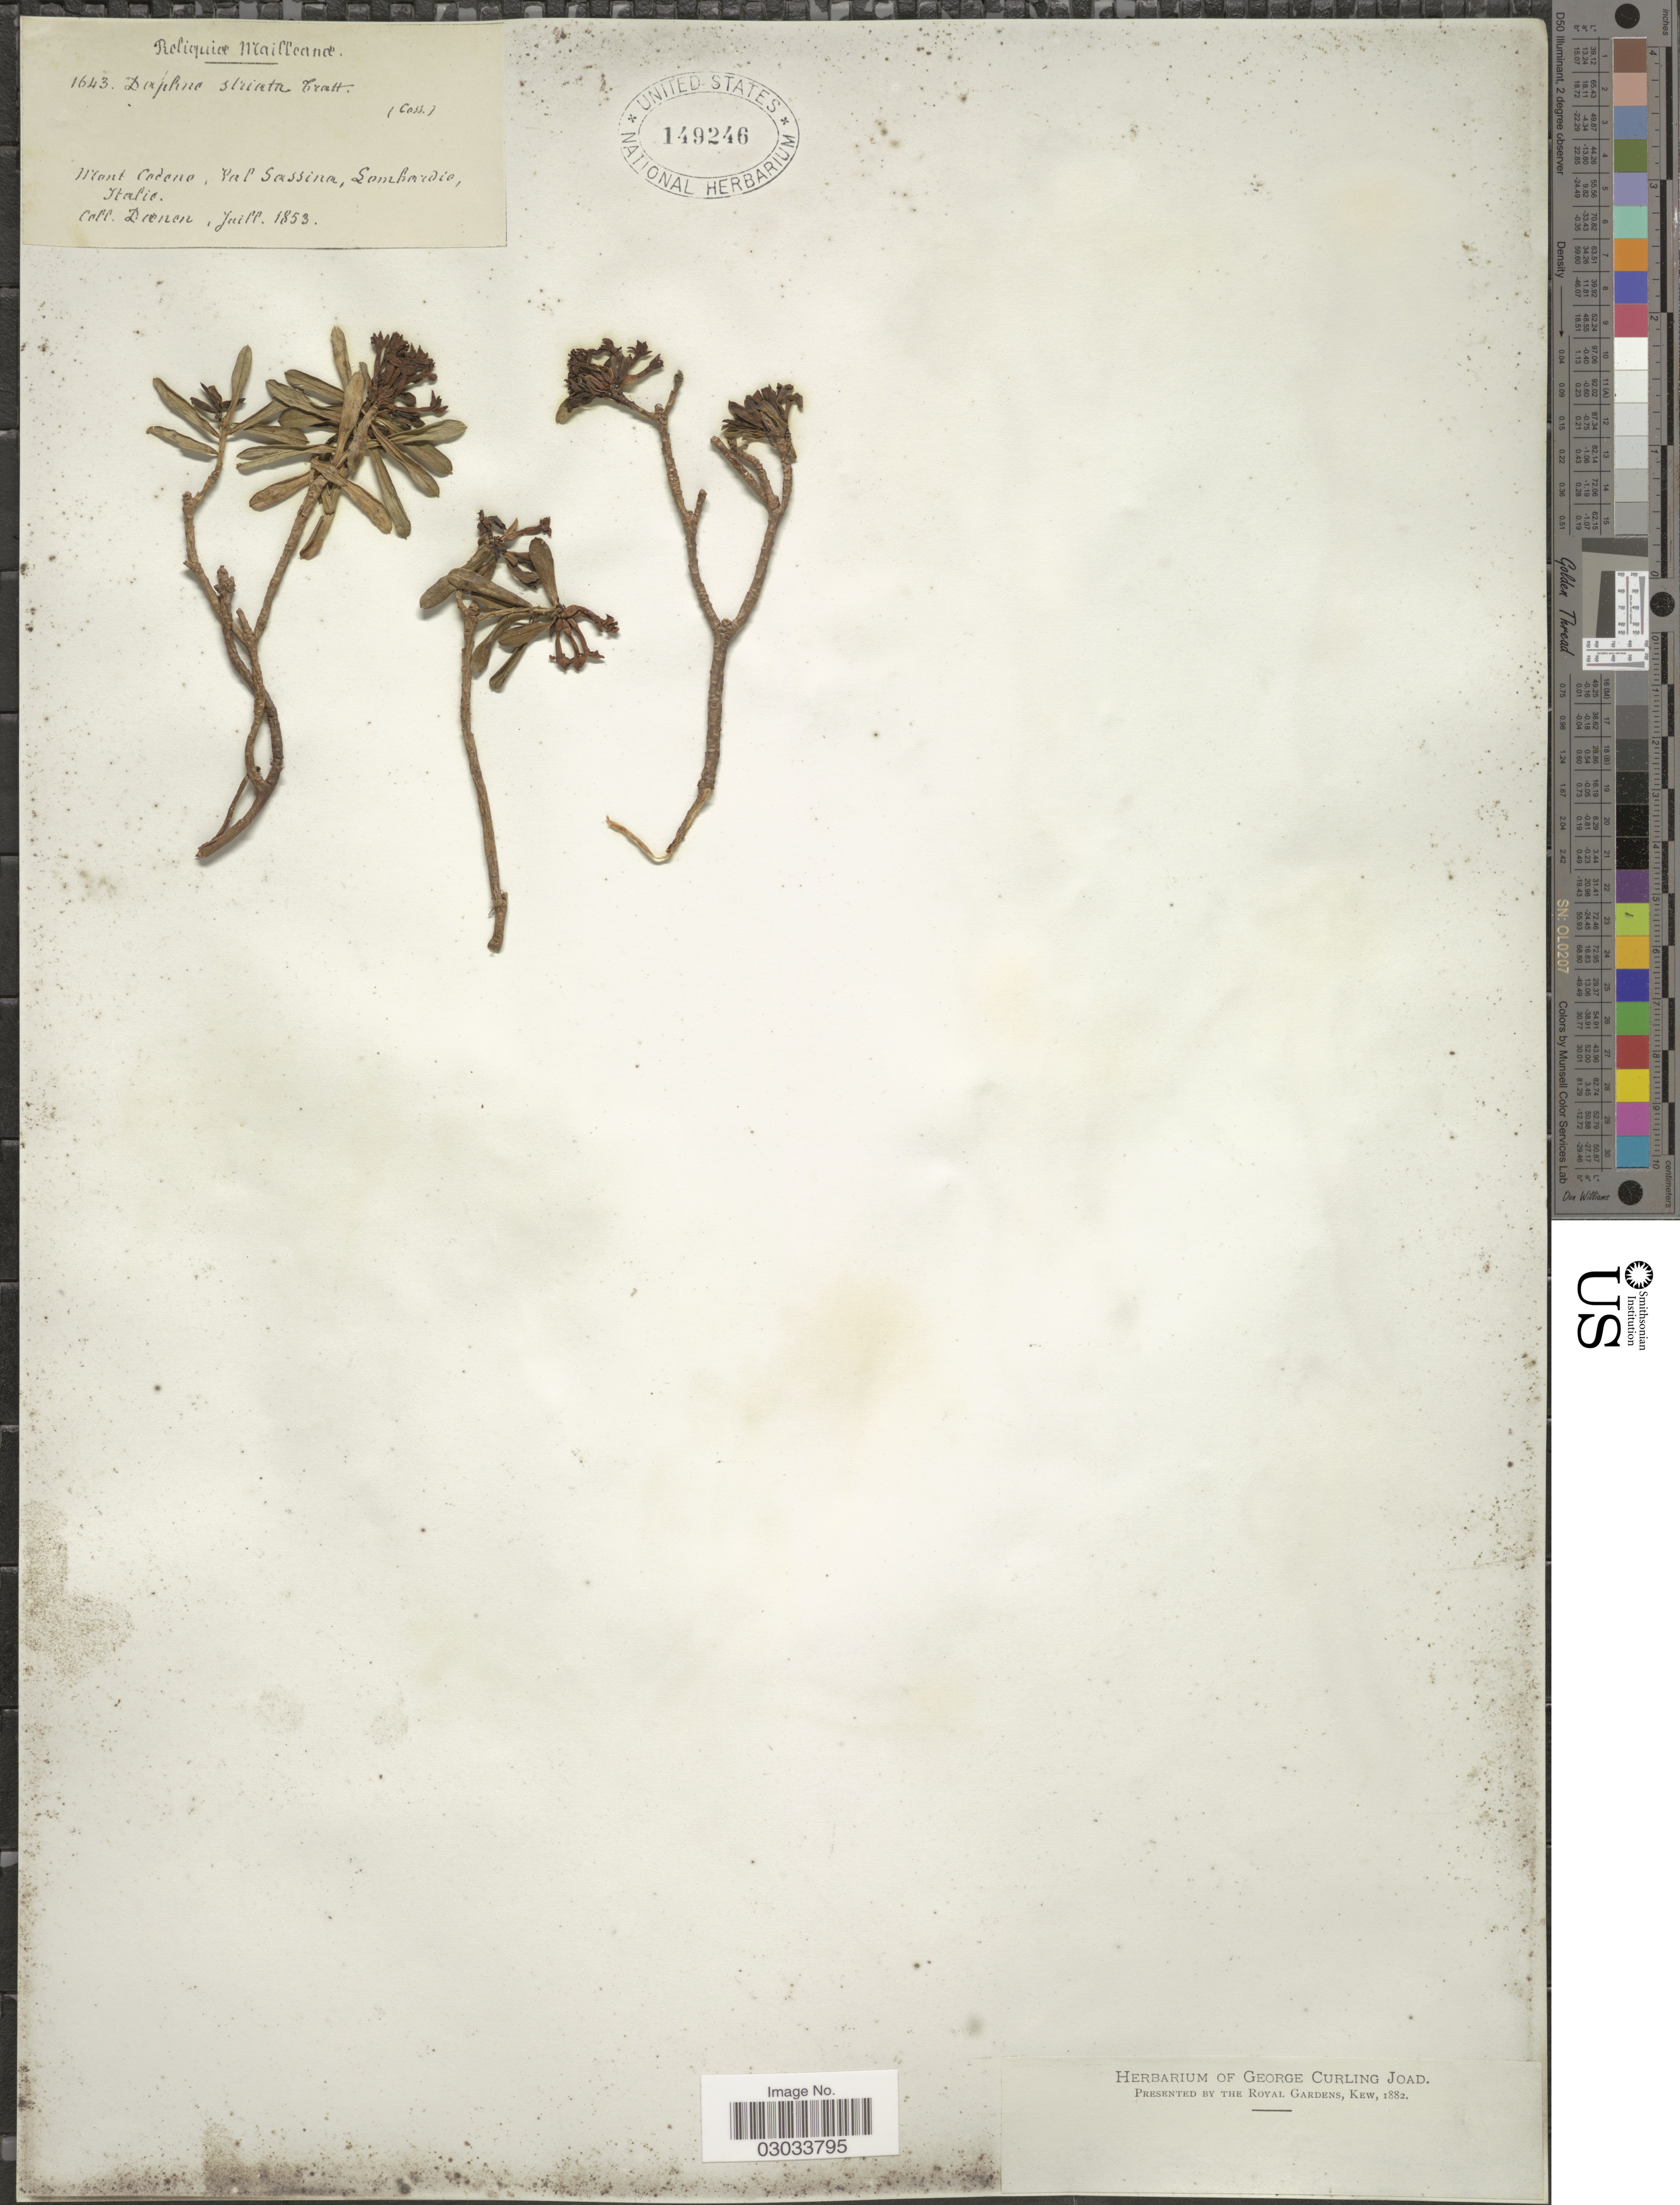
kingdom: Plantae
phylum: Tracheophyta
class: Magnoliopsida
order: Malvales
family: Thymelaeaceae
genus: Daphne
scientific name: Daphne striata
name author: Tratt.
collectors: Daenen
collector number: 1643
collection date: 1853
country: Italy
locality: Mont Cadano, Val Sassina, Lombardie.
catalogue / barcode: US 149246